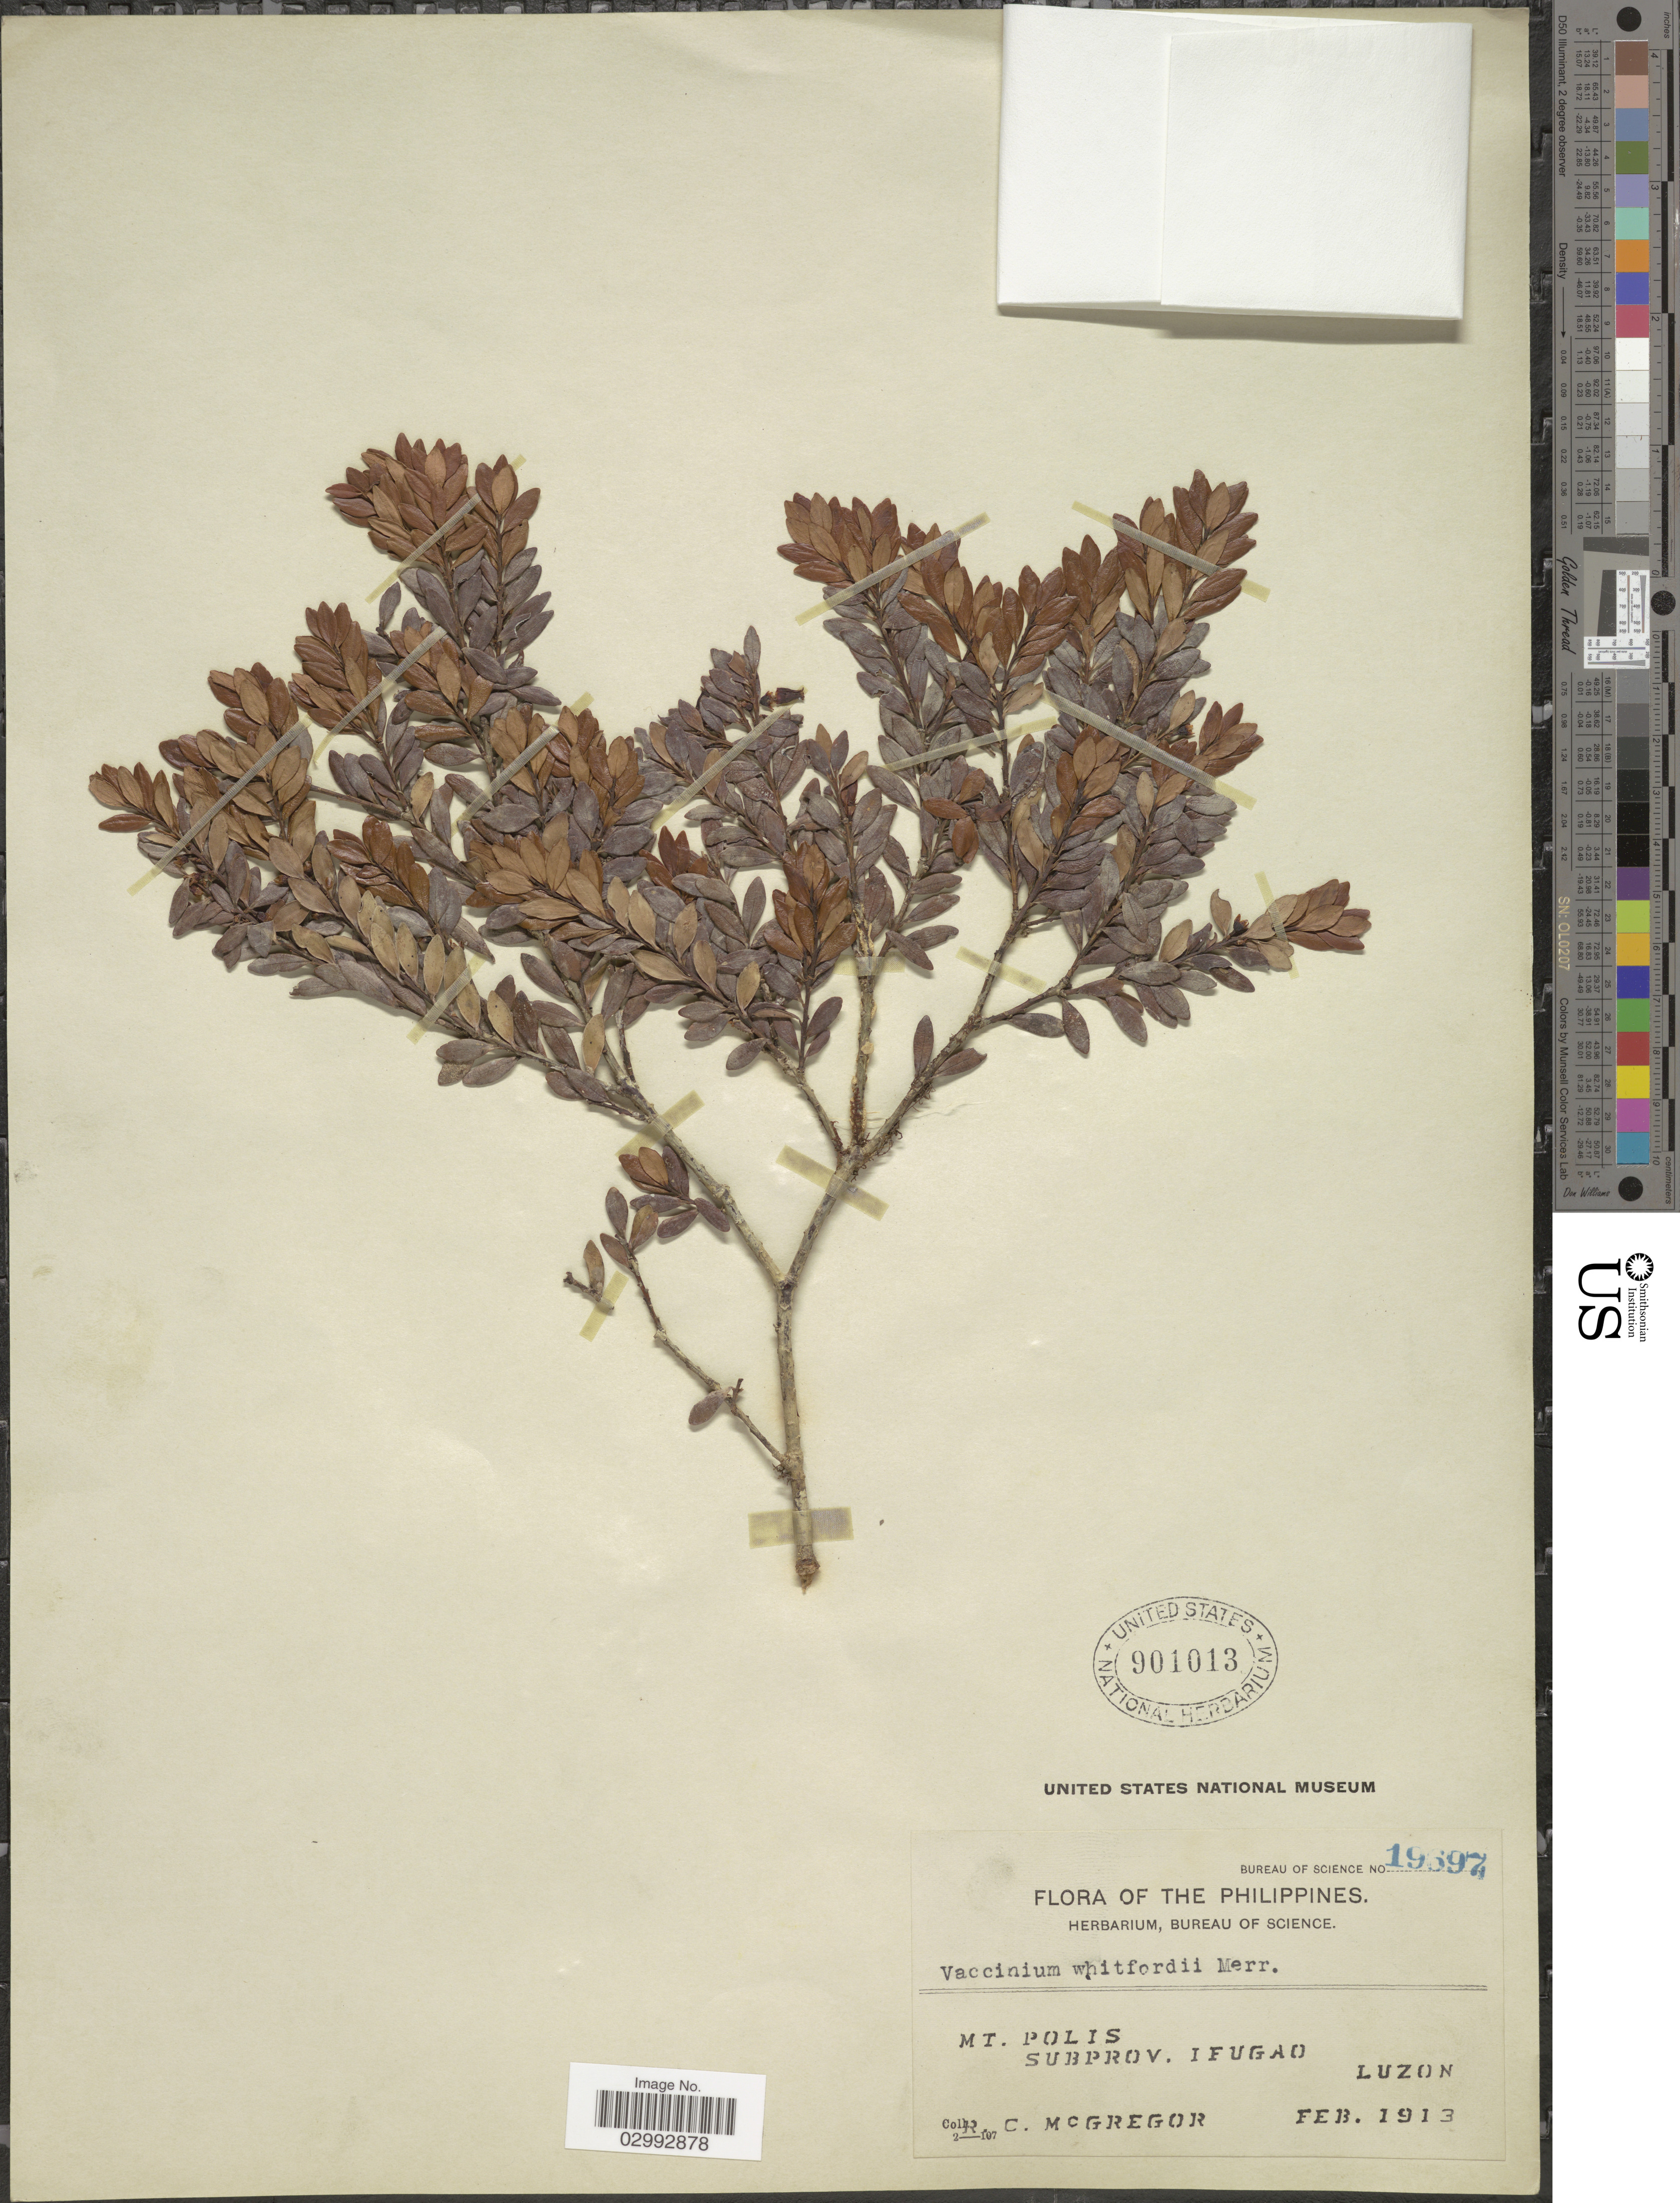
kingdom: Plantae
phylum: Tracheophyta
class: Magnoliopsida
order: Ericales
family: Ericaceae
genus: Vaccinium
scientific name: Vaccinium whitfordii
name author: Merr.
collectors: R. C. McGregor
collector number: Bureau of Science 19697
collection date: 1913-02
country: Philippines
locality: Mt. Polis. Subprov. Ifugao. Luzon.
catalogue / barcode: US 901013